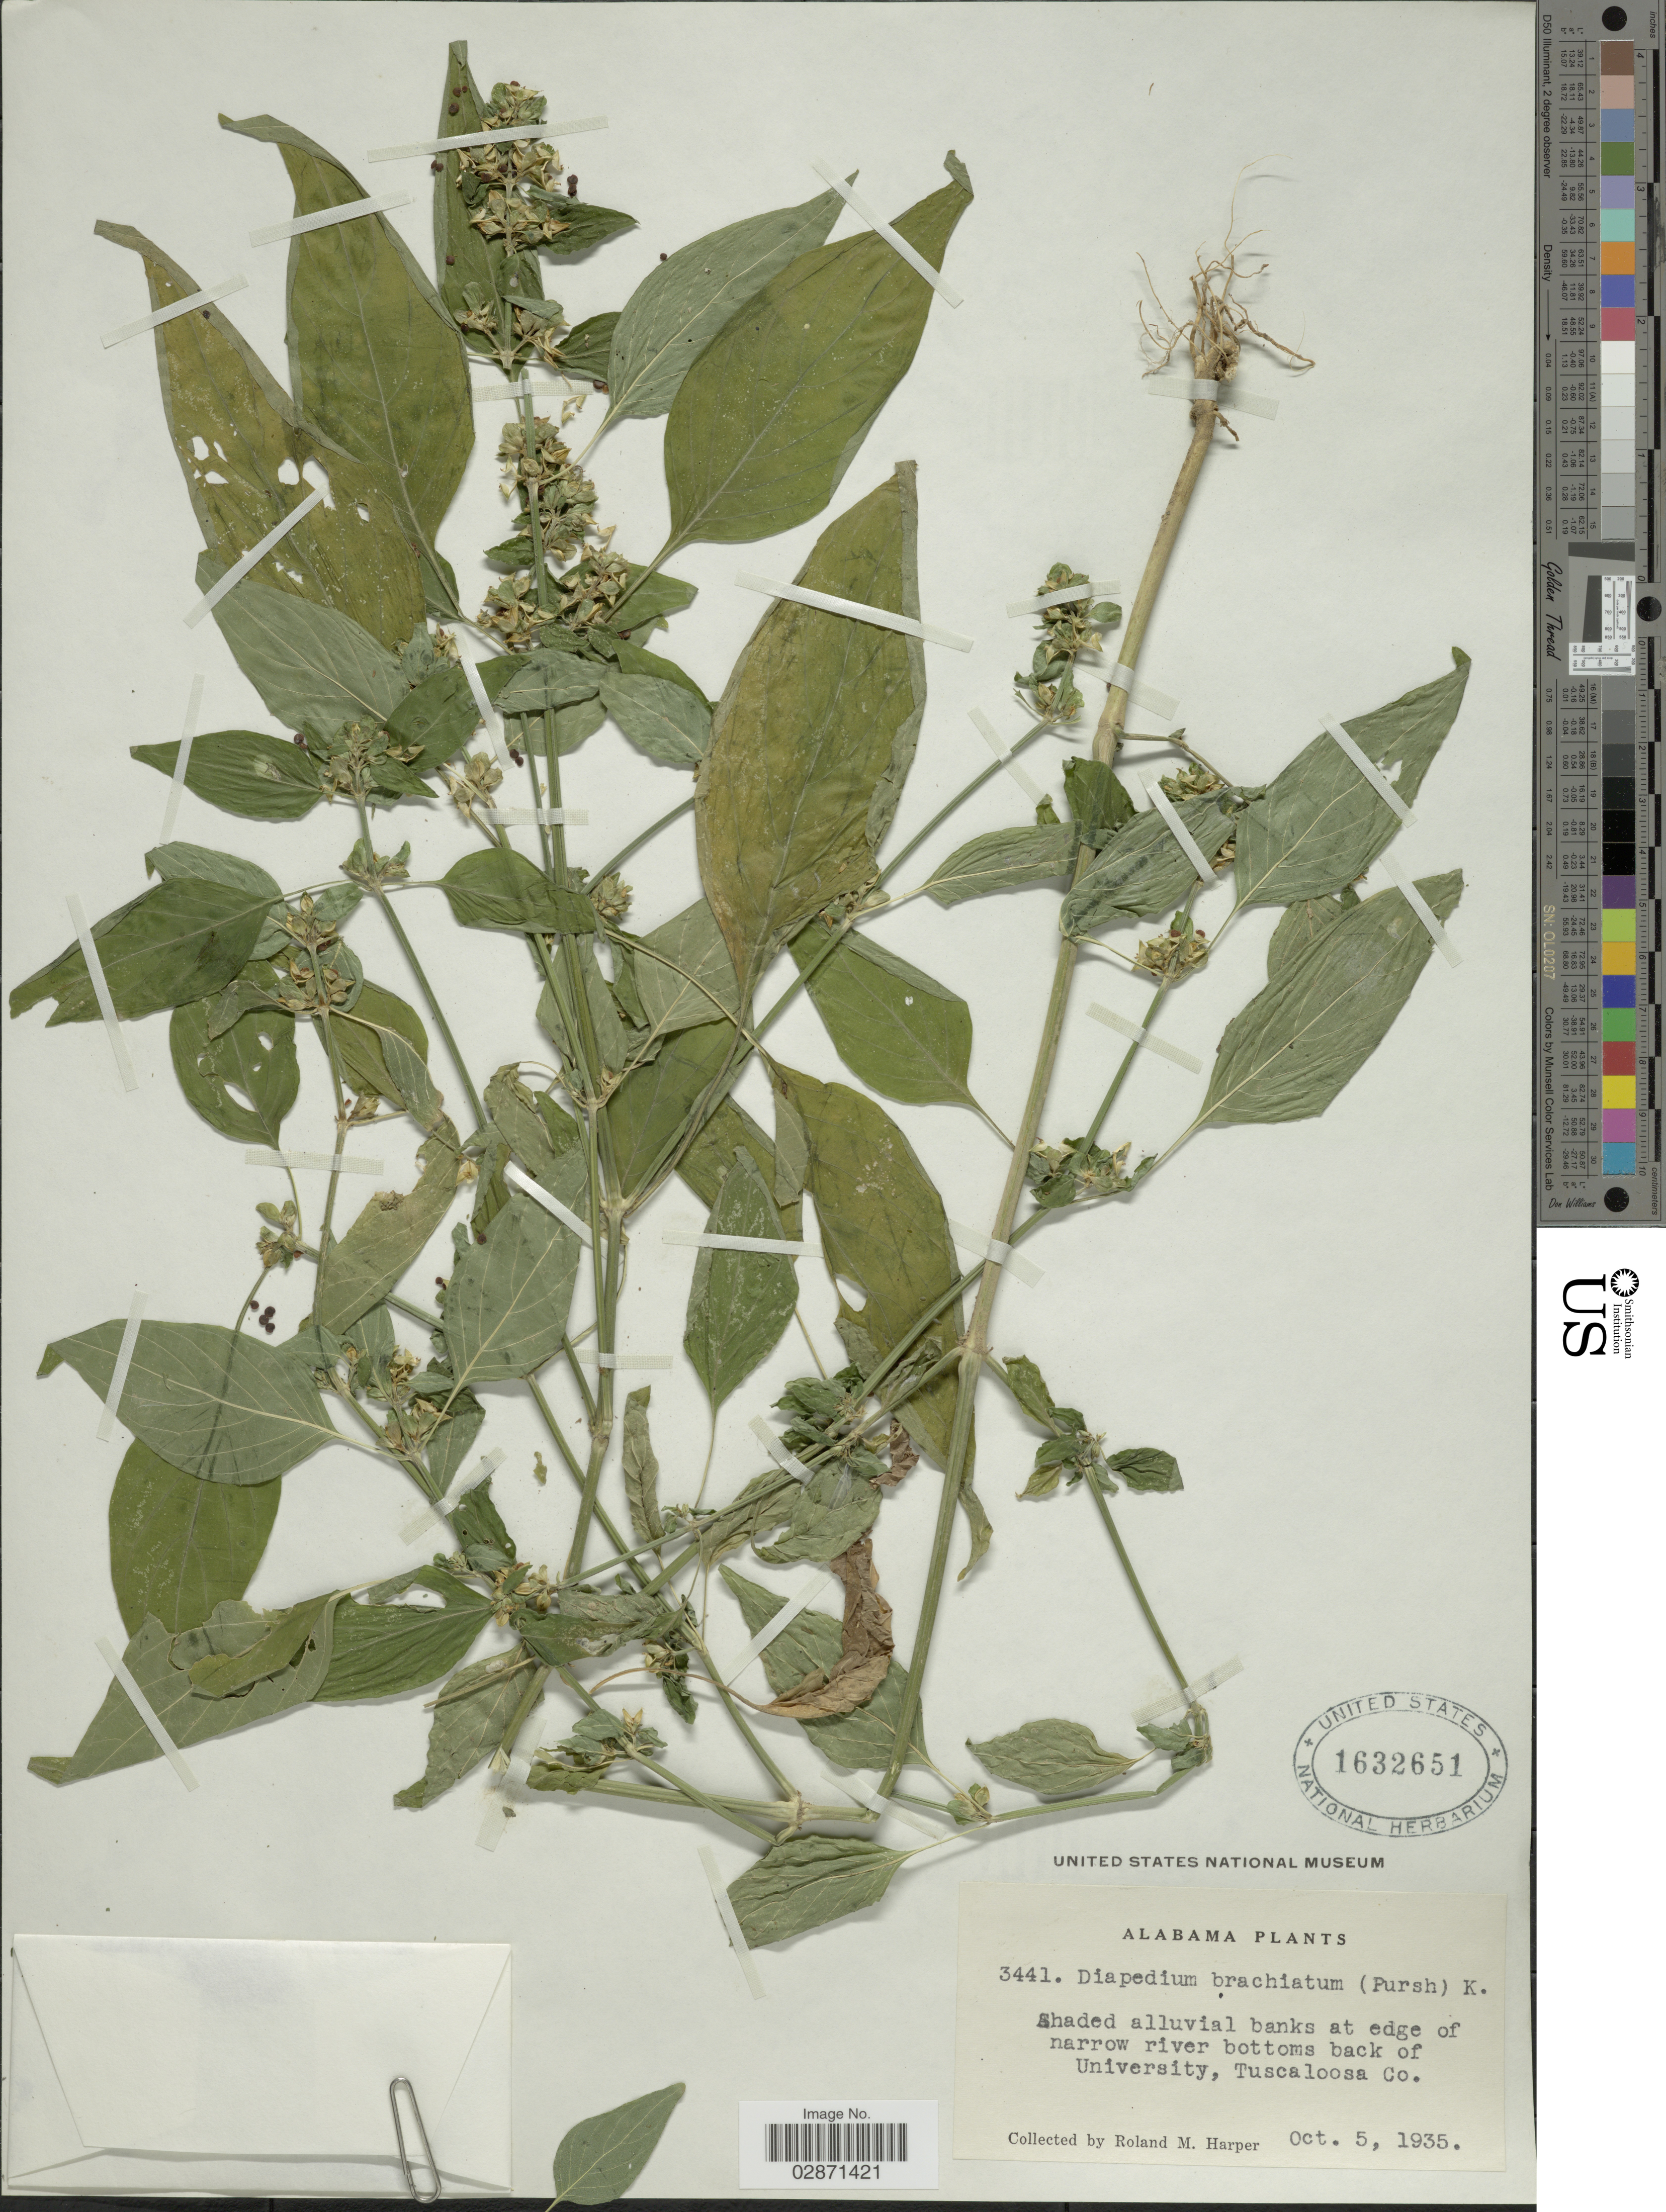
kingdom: Plantae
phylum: Tracheophyta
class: Magnoliopsida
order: Lamiales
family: Acanthaceae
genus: Dicliptera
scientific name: Dicliptera brachiata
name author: (Pursh) Spreng.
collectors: R. M. Harper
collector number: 3441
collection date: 1935-10-05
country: United States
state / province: Alabama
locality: Shaded alluvial banks at edge of narrow river bottoms back of University, Tuscaloosa Co.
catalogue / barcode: US 1632651